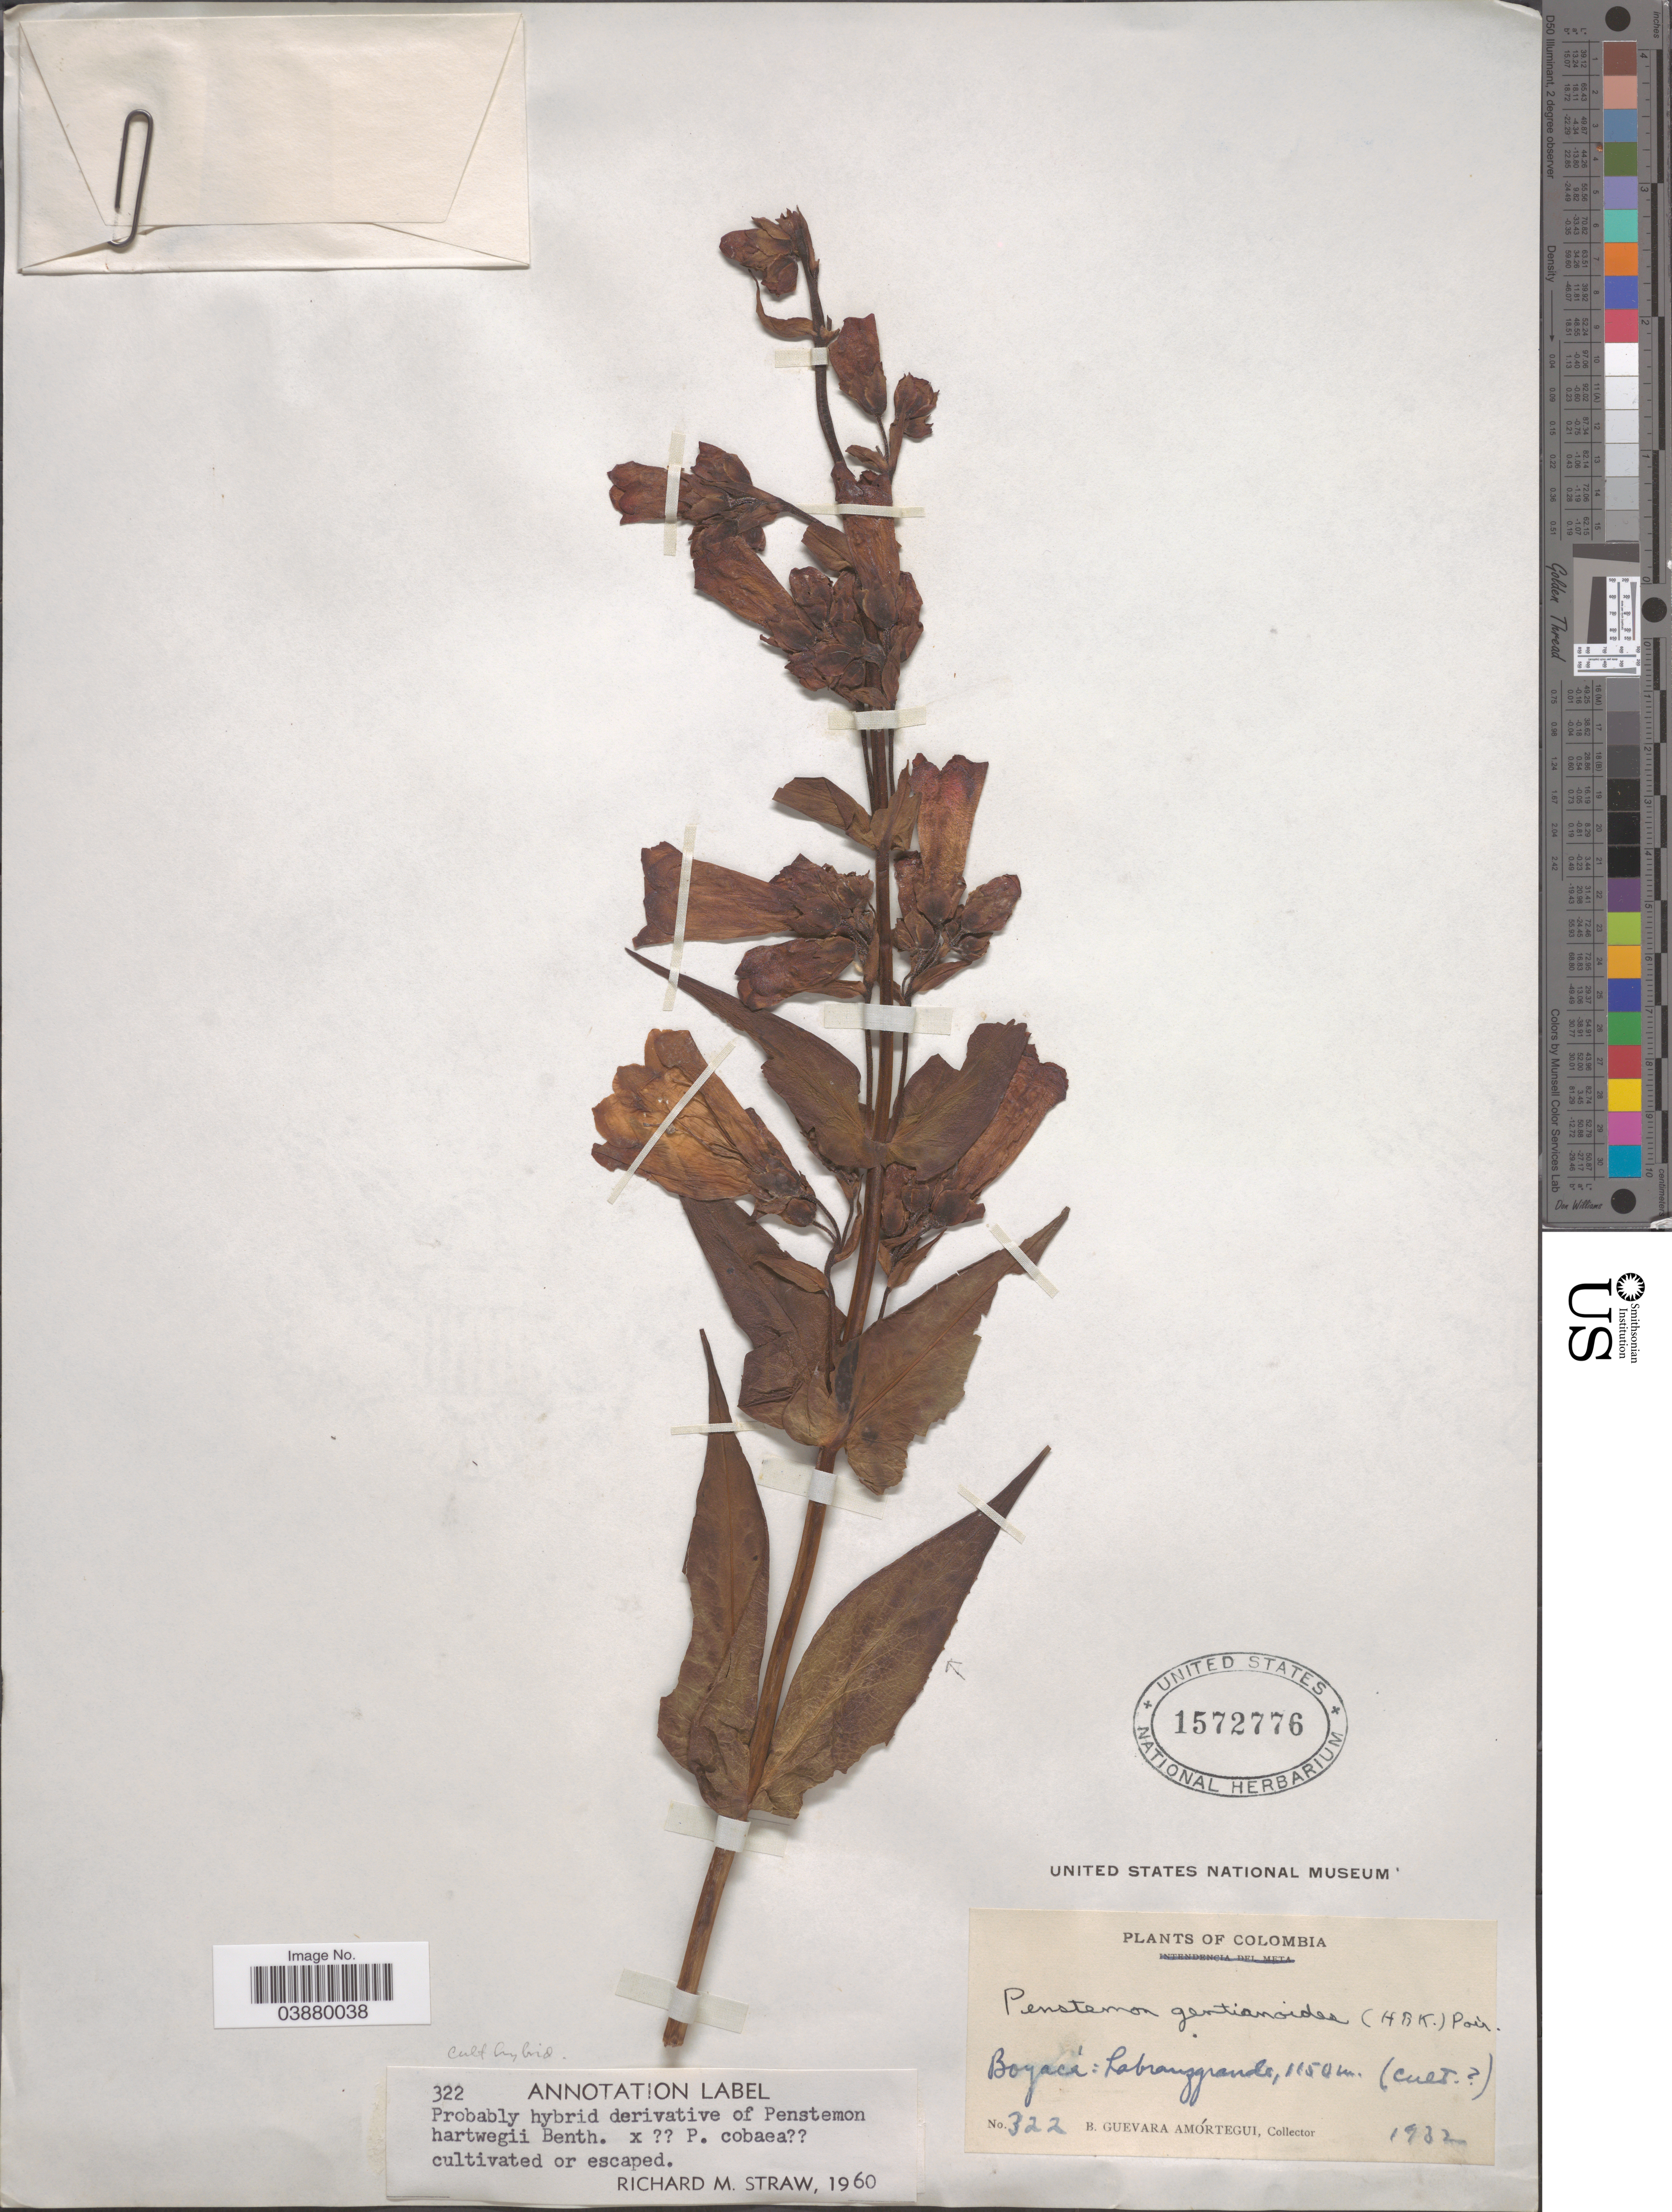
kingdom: Plantae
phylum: Tracheophyta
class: Magnoliopsida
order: Lamiales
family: Plantaginaceae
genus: Penstemon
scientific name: Penstemon hartwegi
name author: Benth.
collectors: B. Guevara Amortegui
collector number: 322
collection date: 1932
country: Colombia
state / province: Boyacá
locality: Labranzagrande.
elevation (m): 1150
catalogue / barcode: US 1572776